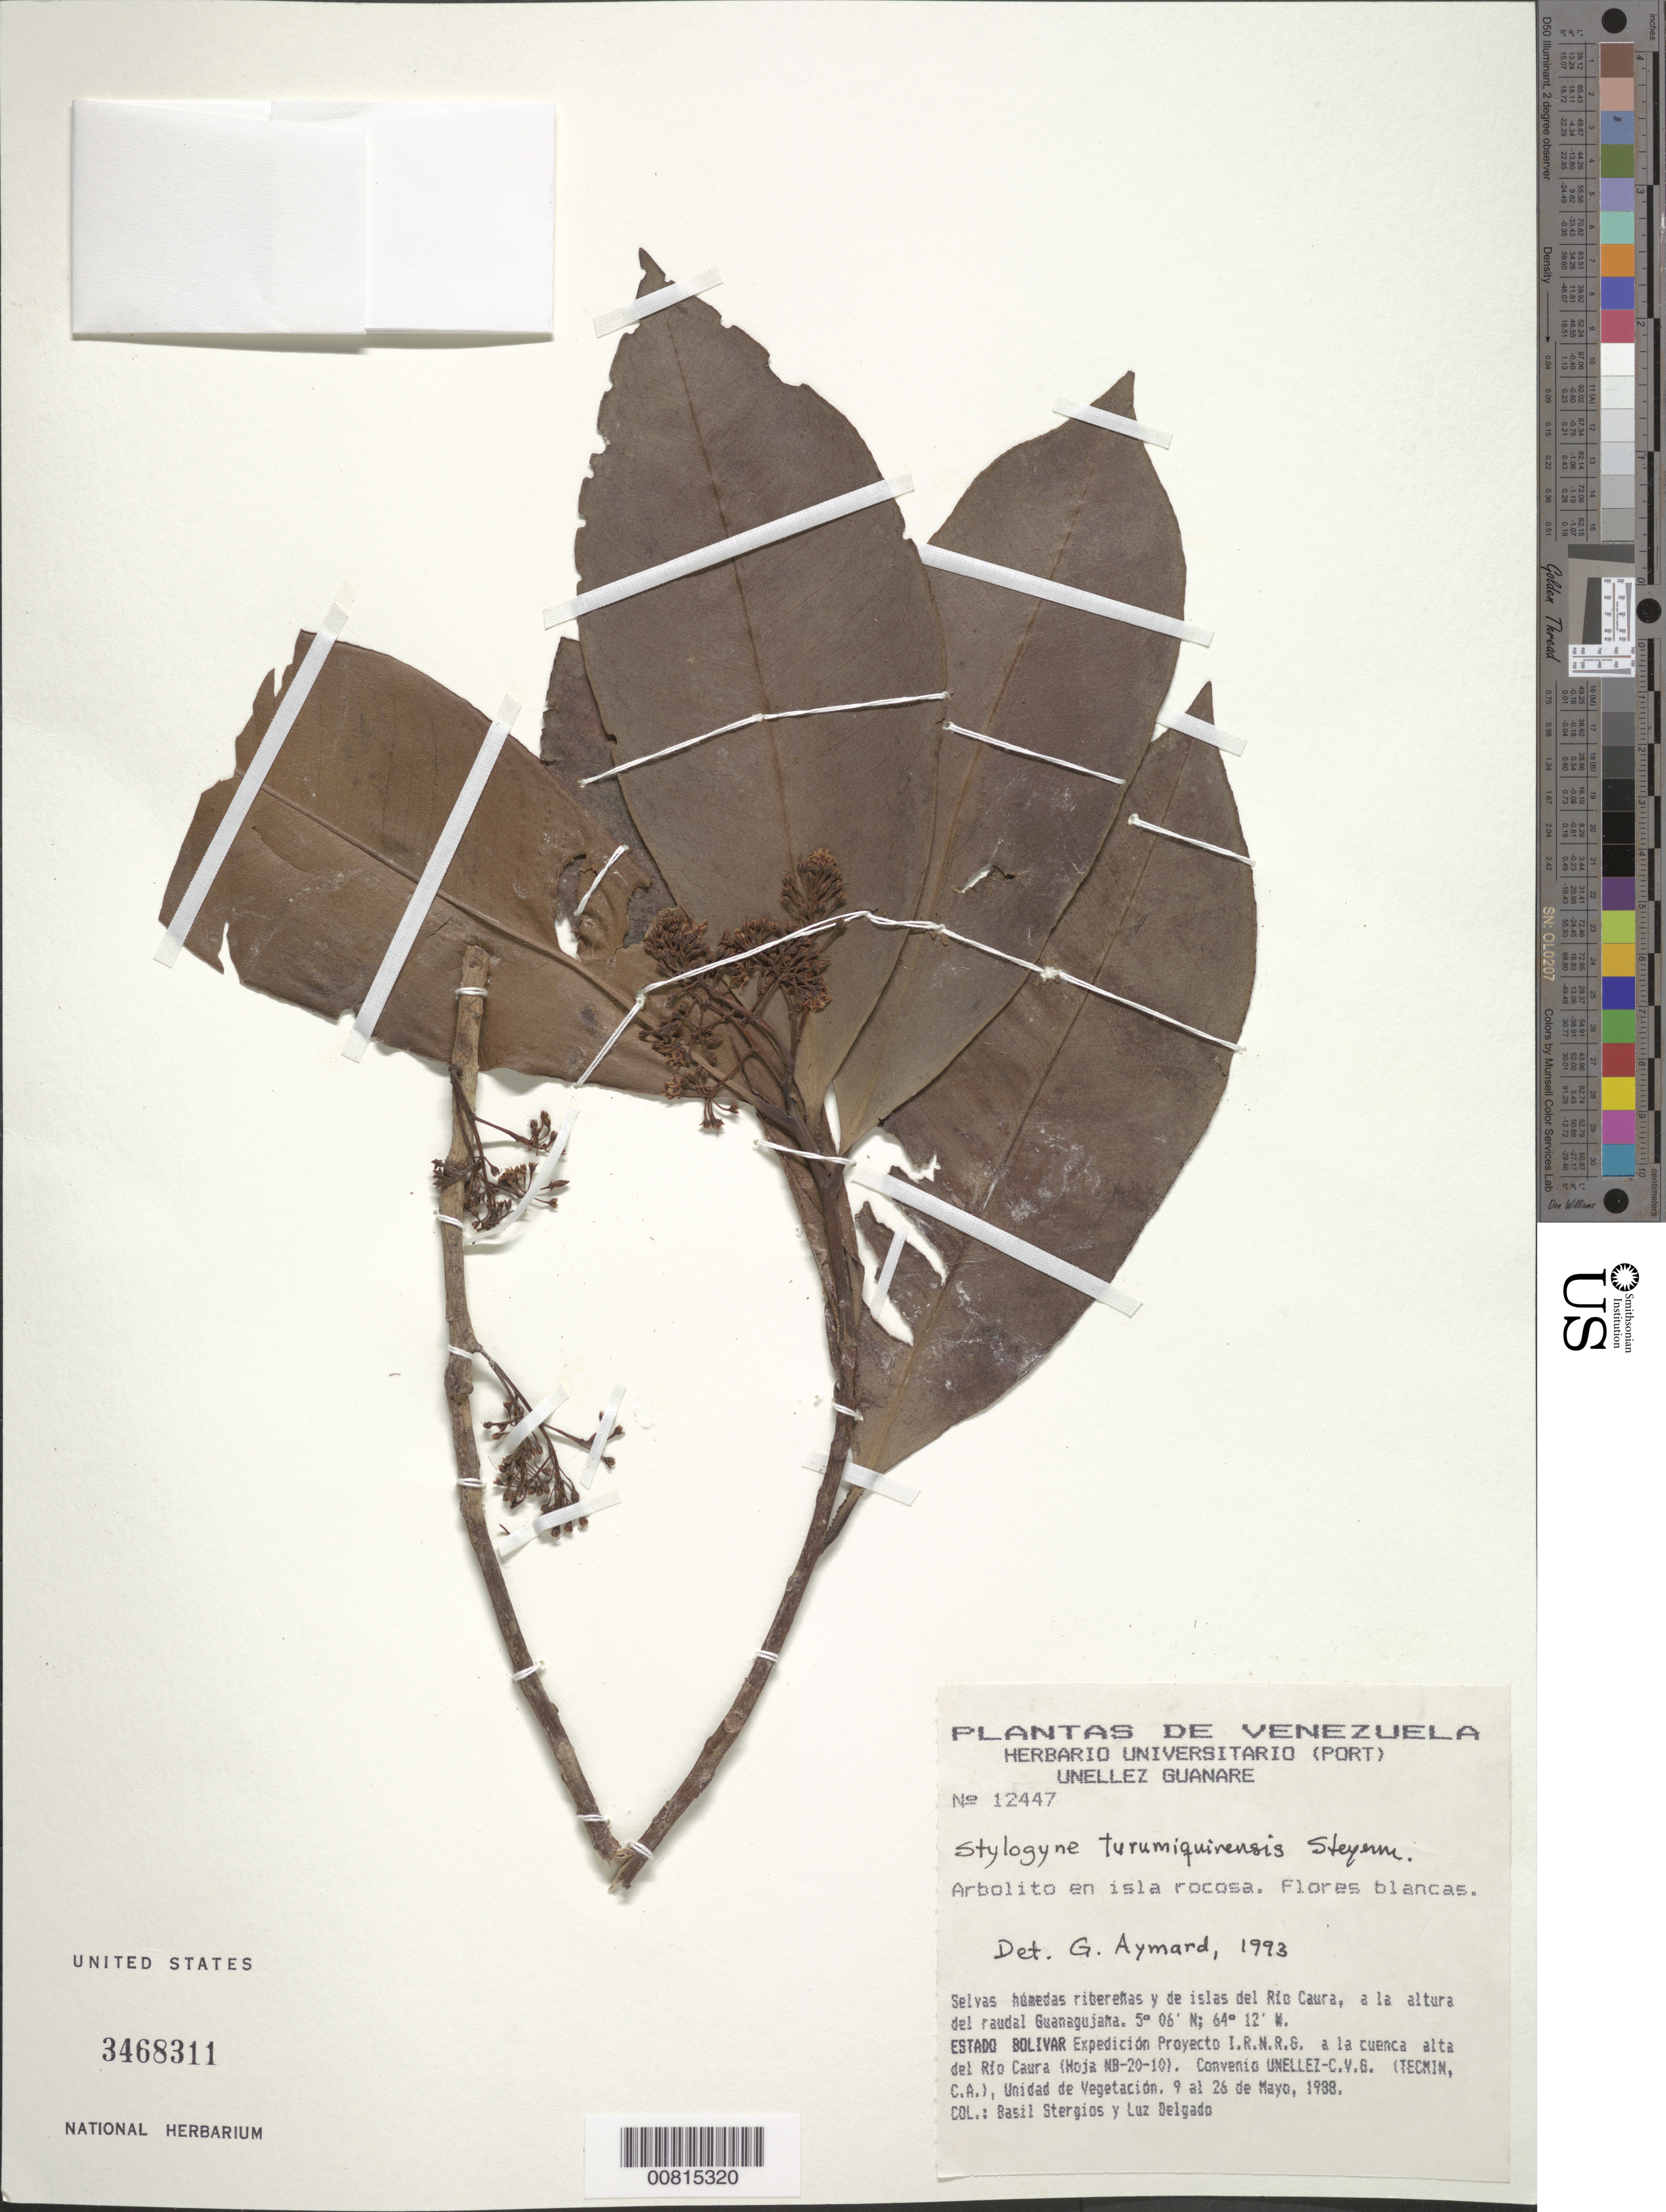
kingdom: Plantae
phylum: Tracheophyta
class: Magnoliopsida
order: Ericales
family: Primulaceae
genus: Stylogyne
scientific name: Stylogyne turumiquirensis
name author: Steyerm.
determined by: Aymard C., G. A., (PORT), Univ. Nac. Exp. de los Llanos Ezequiel Zamora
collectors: B. G. Stergios & L. Delgado V.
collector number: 12447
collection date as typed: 9-May-88 to 26-May-88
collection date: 1988-05-09/1988-05-26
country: Venezuela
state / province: Bolívar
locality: Río Caura, raudal Guanagujaña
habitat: Selvas húmedas ribeneras y de islas del río; en isla rocosa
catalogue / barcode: US 3468311